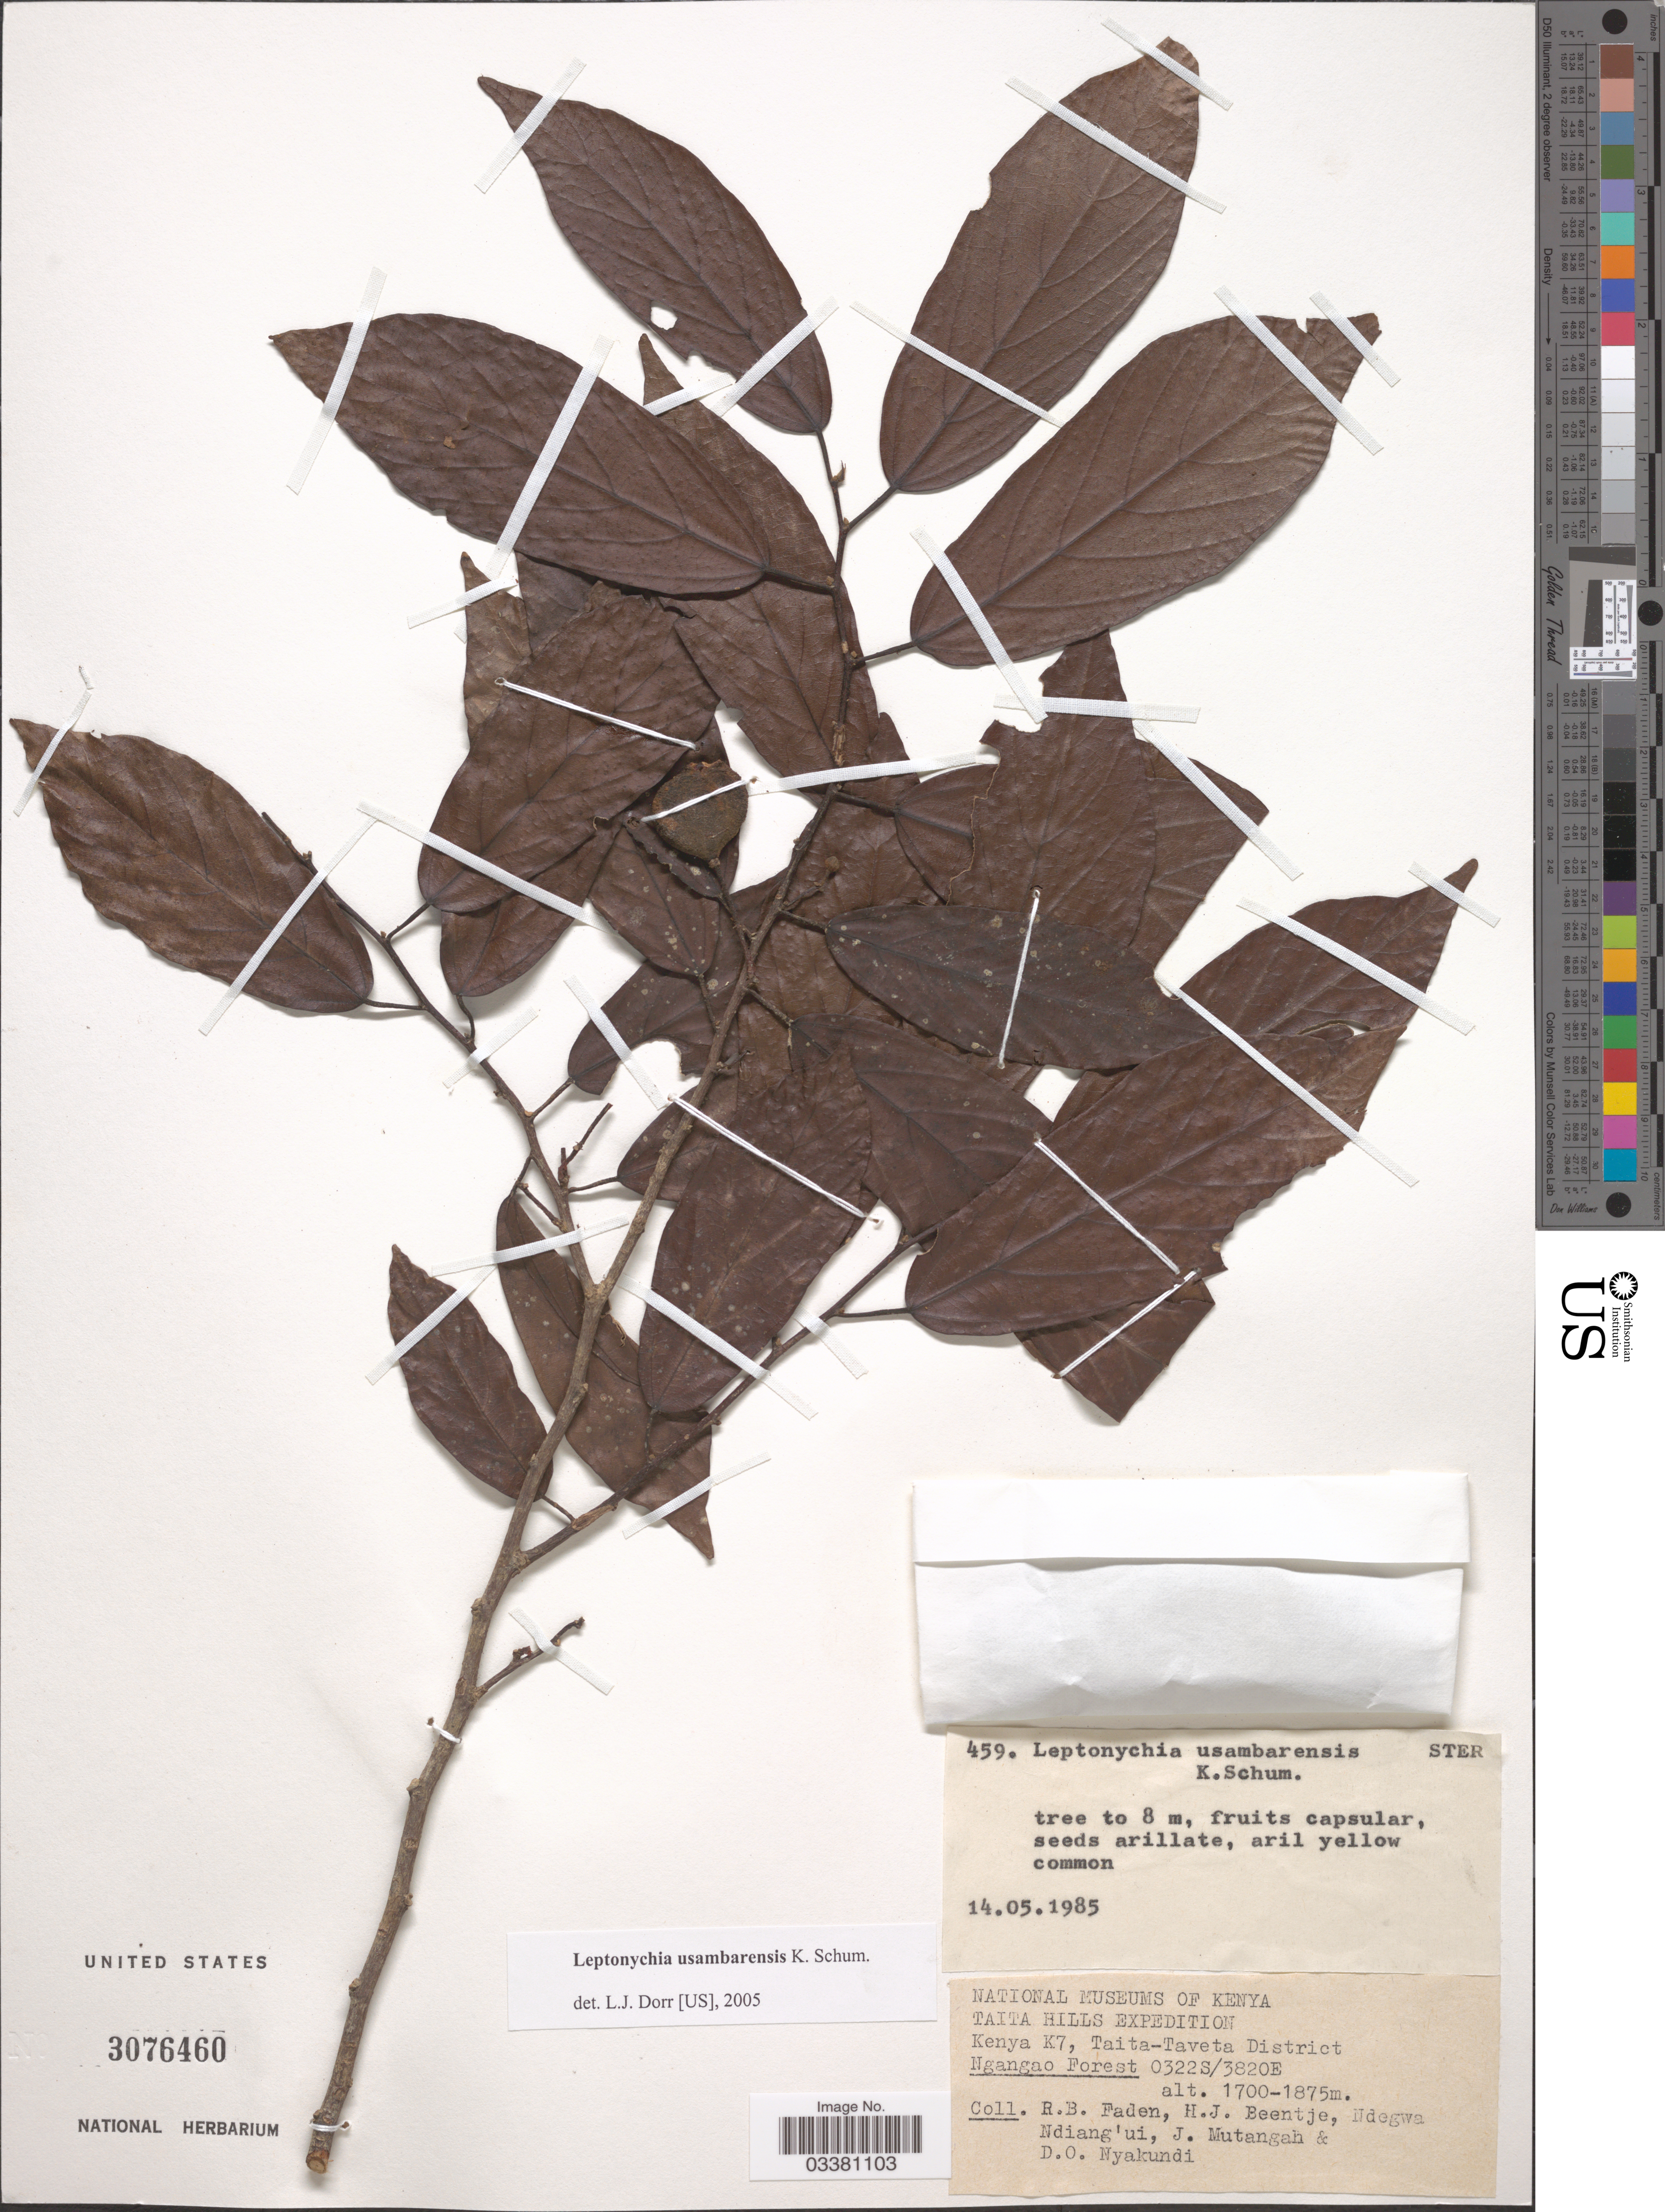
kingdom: Plantae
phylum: Tracheophyta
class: Magnoliopsida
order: Malvales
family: Malvaceae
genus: Leptonychia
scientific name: Leptonychia usambarensis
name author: K. Schum.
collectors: R. B. Faden, H. J. Beentje, Ndegwa Ndiang'ui, J. Mutangah & D. Nyakundi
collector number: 459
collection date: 1985-05-14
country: Kenya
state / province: Taita Taveta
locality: Taita Hills. K7, Taita-Taveta District, Ngangao Forest.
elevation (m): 1700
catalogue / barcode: US 3076460